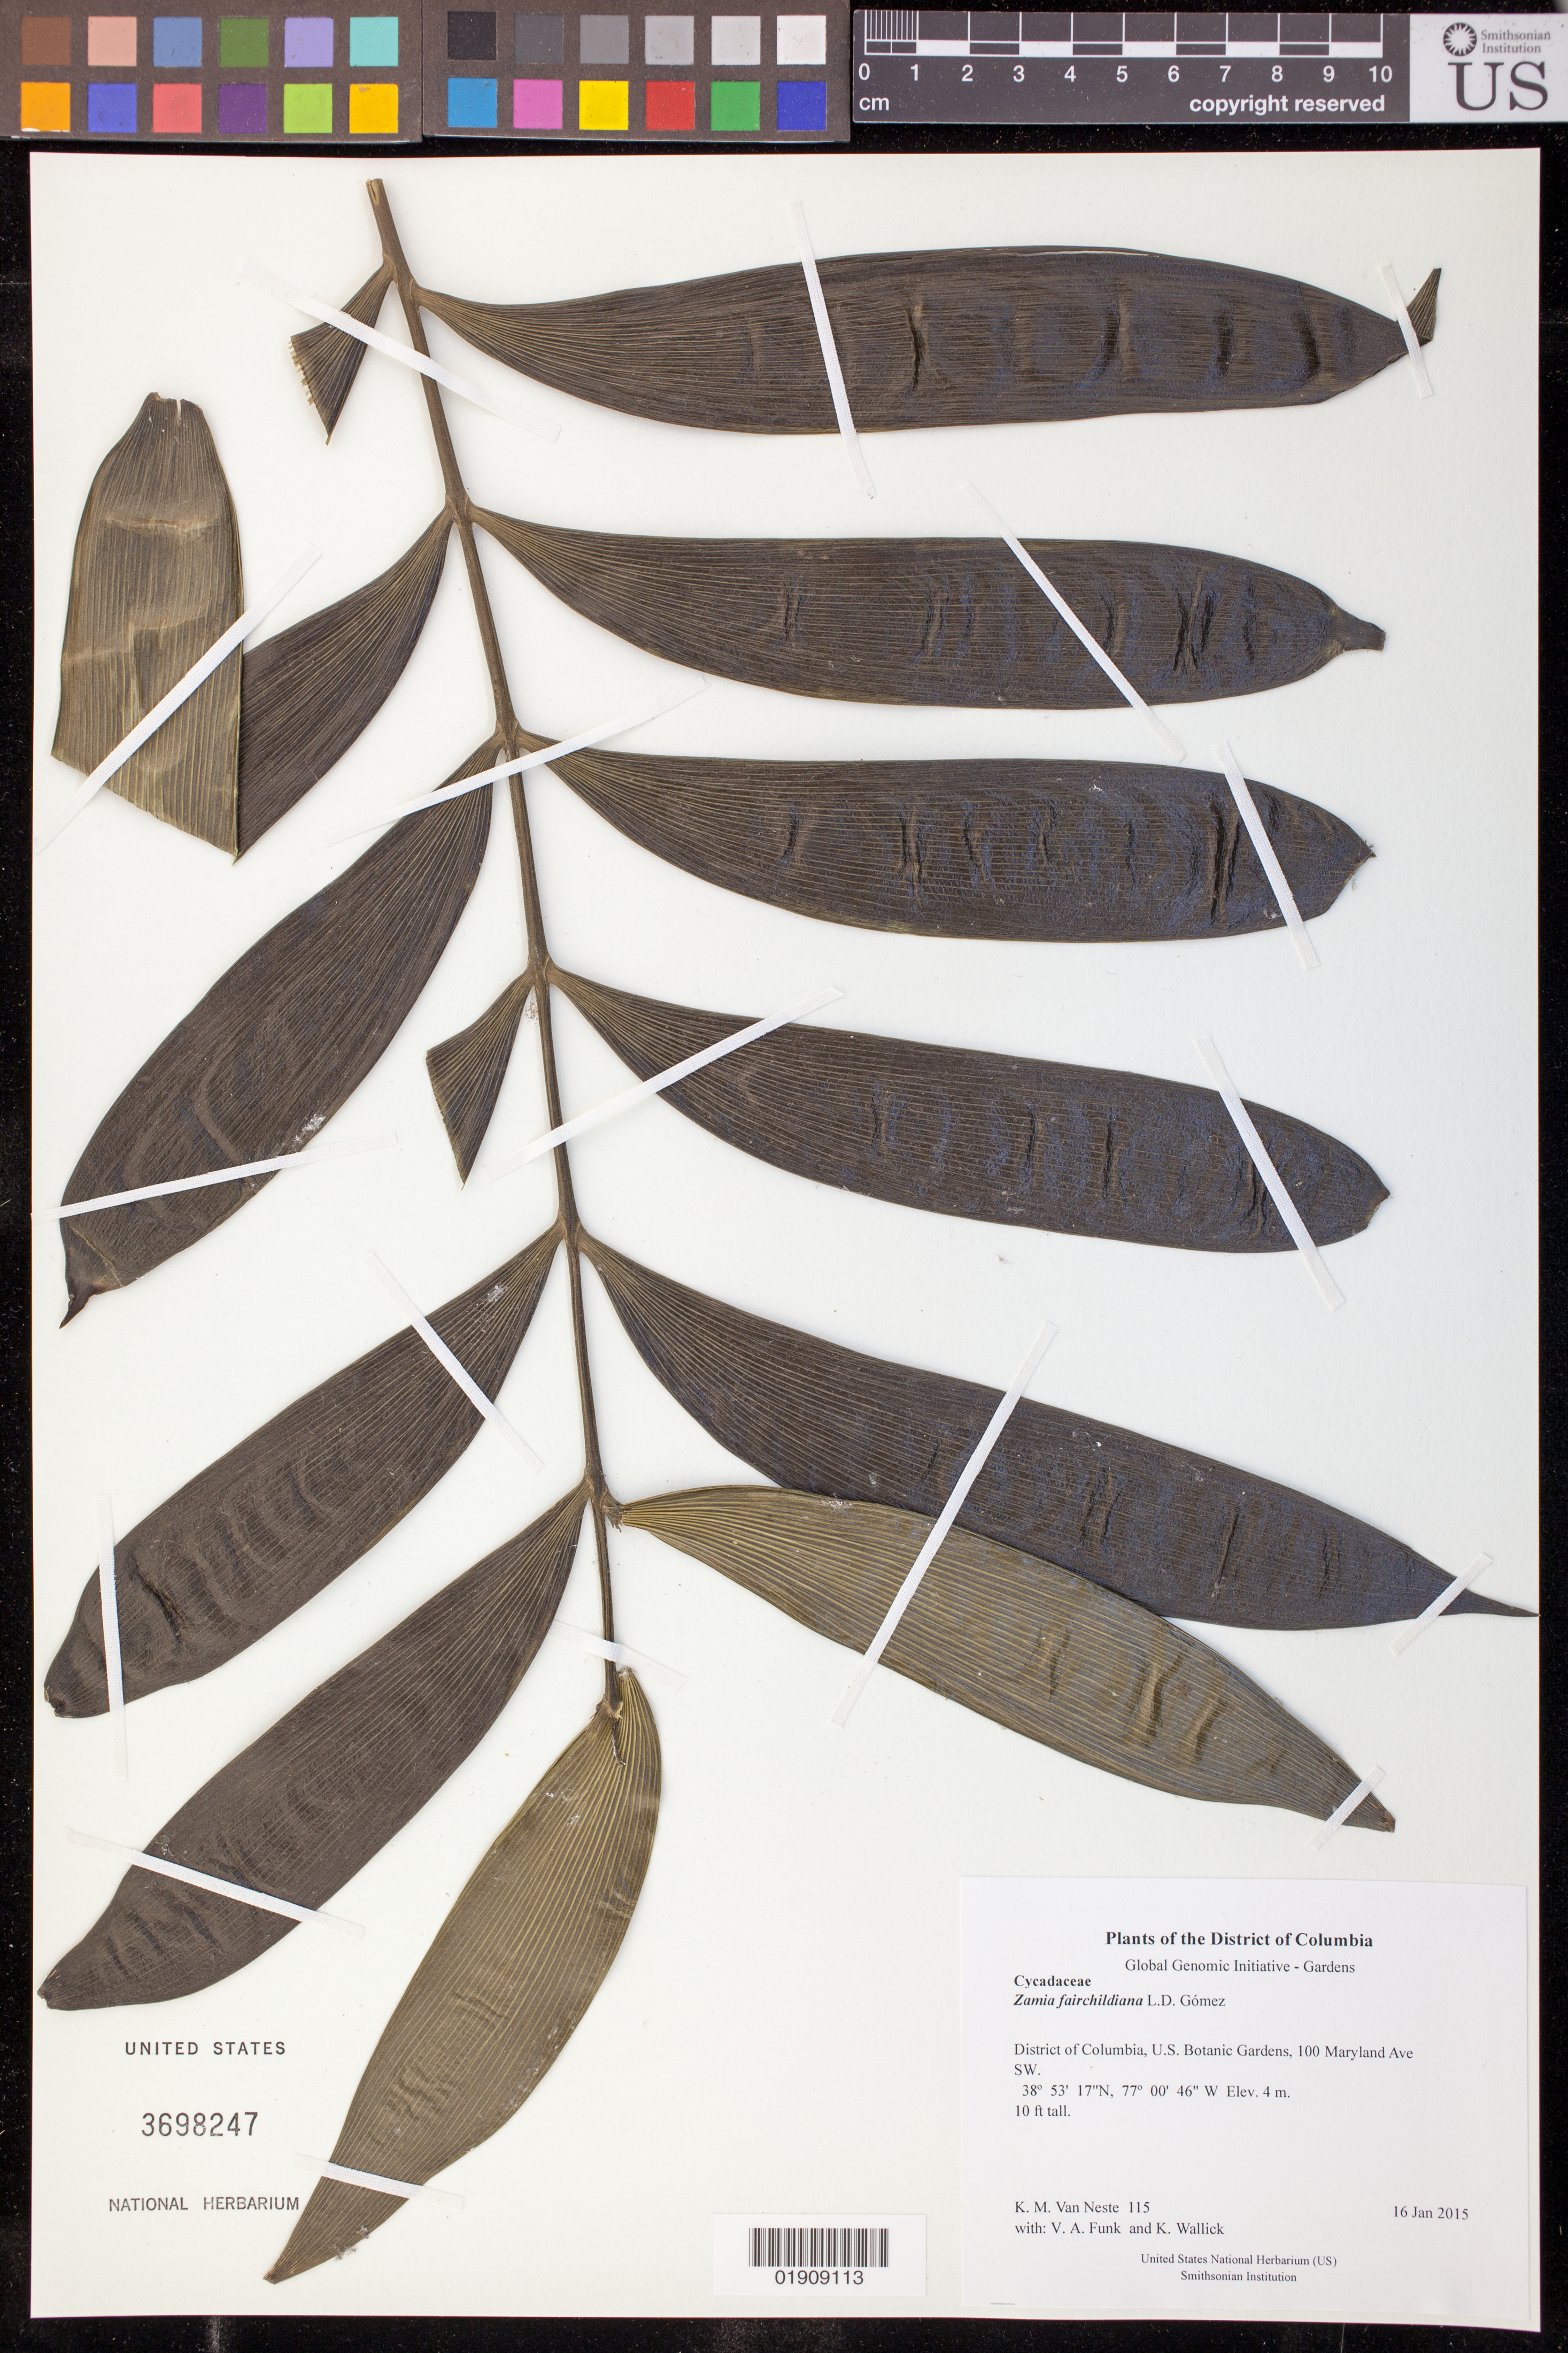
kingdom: Plantae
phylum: Tracheophyta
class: Cycadopsida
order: Cycadales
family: Zamiaceae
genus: Zamia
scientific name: Zamia fairchildiana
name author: L.D. Gómez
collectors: K. M. Van Neste, V. Funk & K. Wallick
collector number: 115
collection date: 2015-01-16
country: United States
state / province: District of Columbia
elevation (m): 4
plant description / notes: Notes from Kyle Wallick (USBG): Zamia fairchildiana 92-0368, via Longwood Gardens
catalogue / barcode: US 3698247